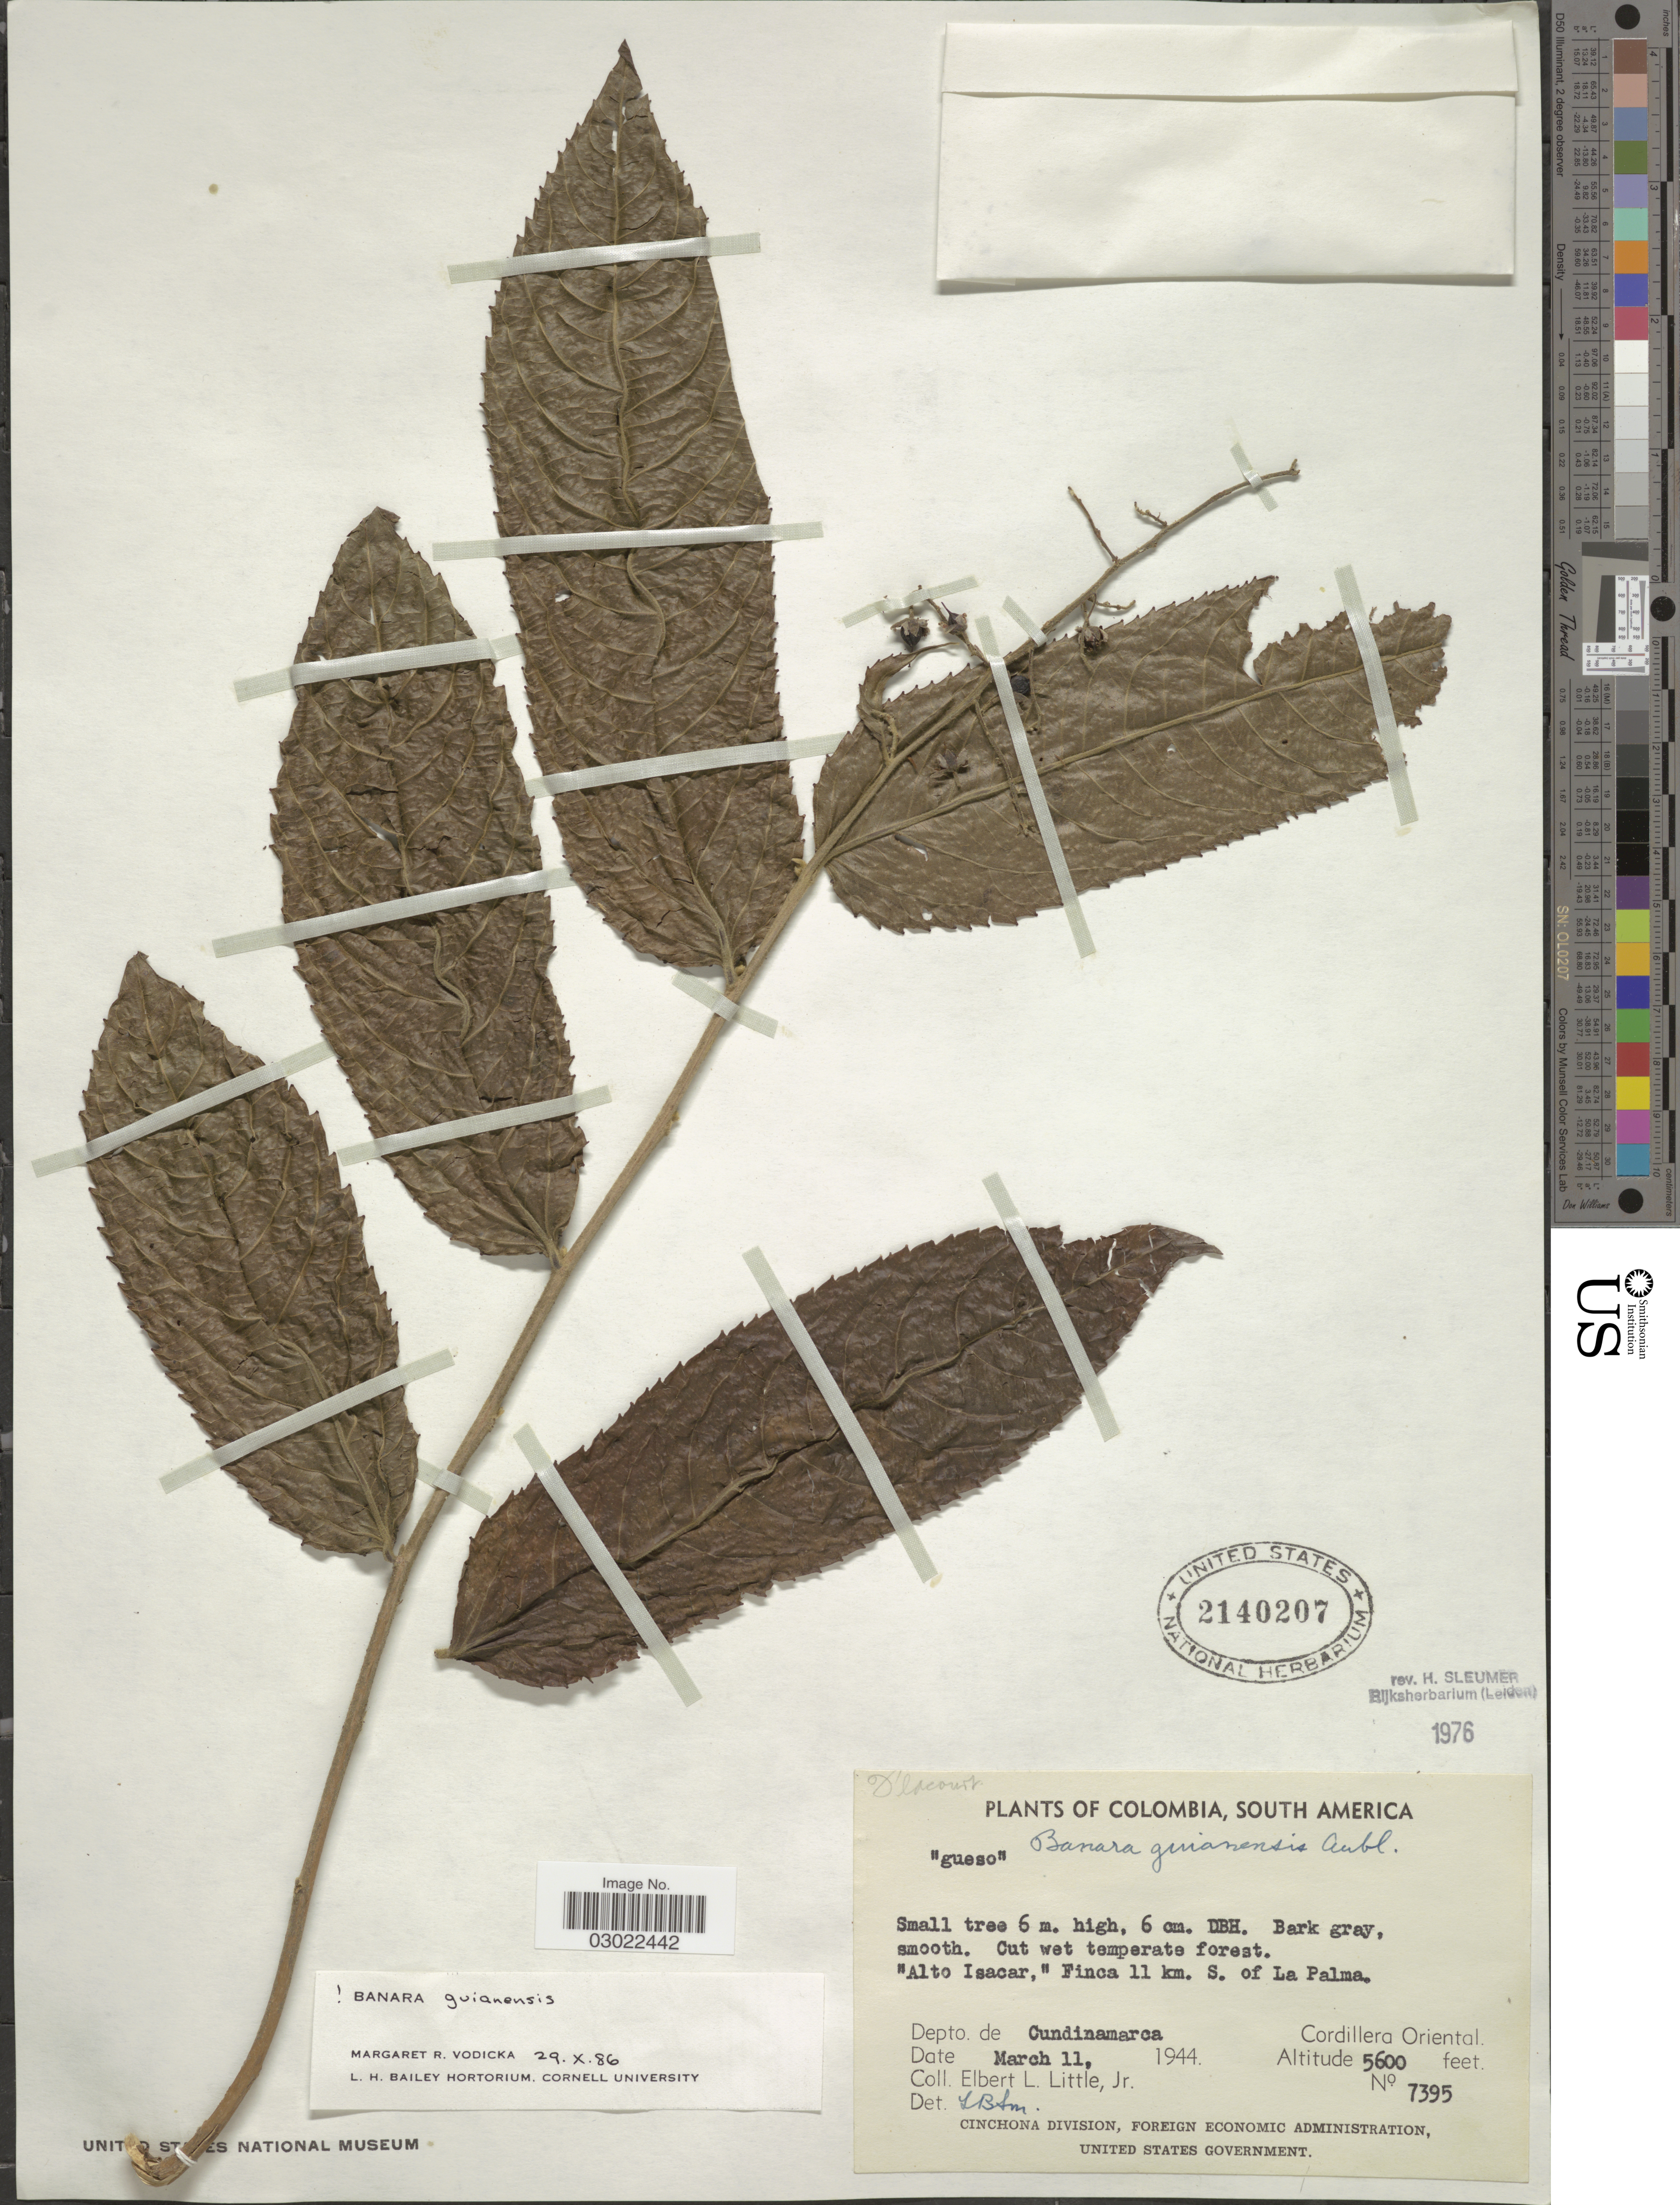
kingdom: Plantae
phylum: Tracheophyta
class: Magnoliopsida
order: Malpighiales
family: Salicaceae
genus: Banara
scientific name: Banara guianensis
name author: Aubl.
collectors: E. L. Little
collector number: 7395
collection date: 1944-03-11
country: Colombia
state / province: Cundinamarca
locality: Alto Isacar,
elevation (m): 1707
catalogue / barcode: US 2140207